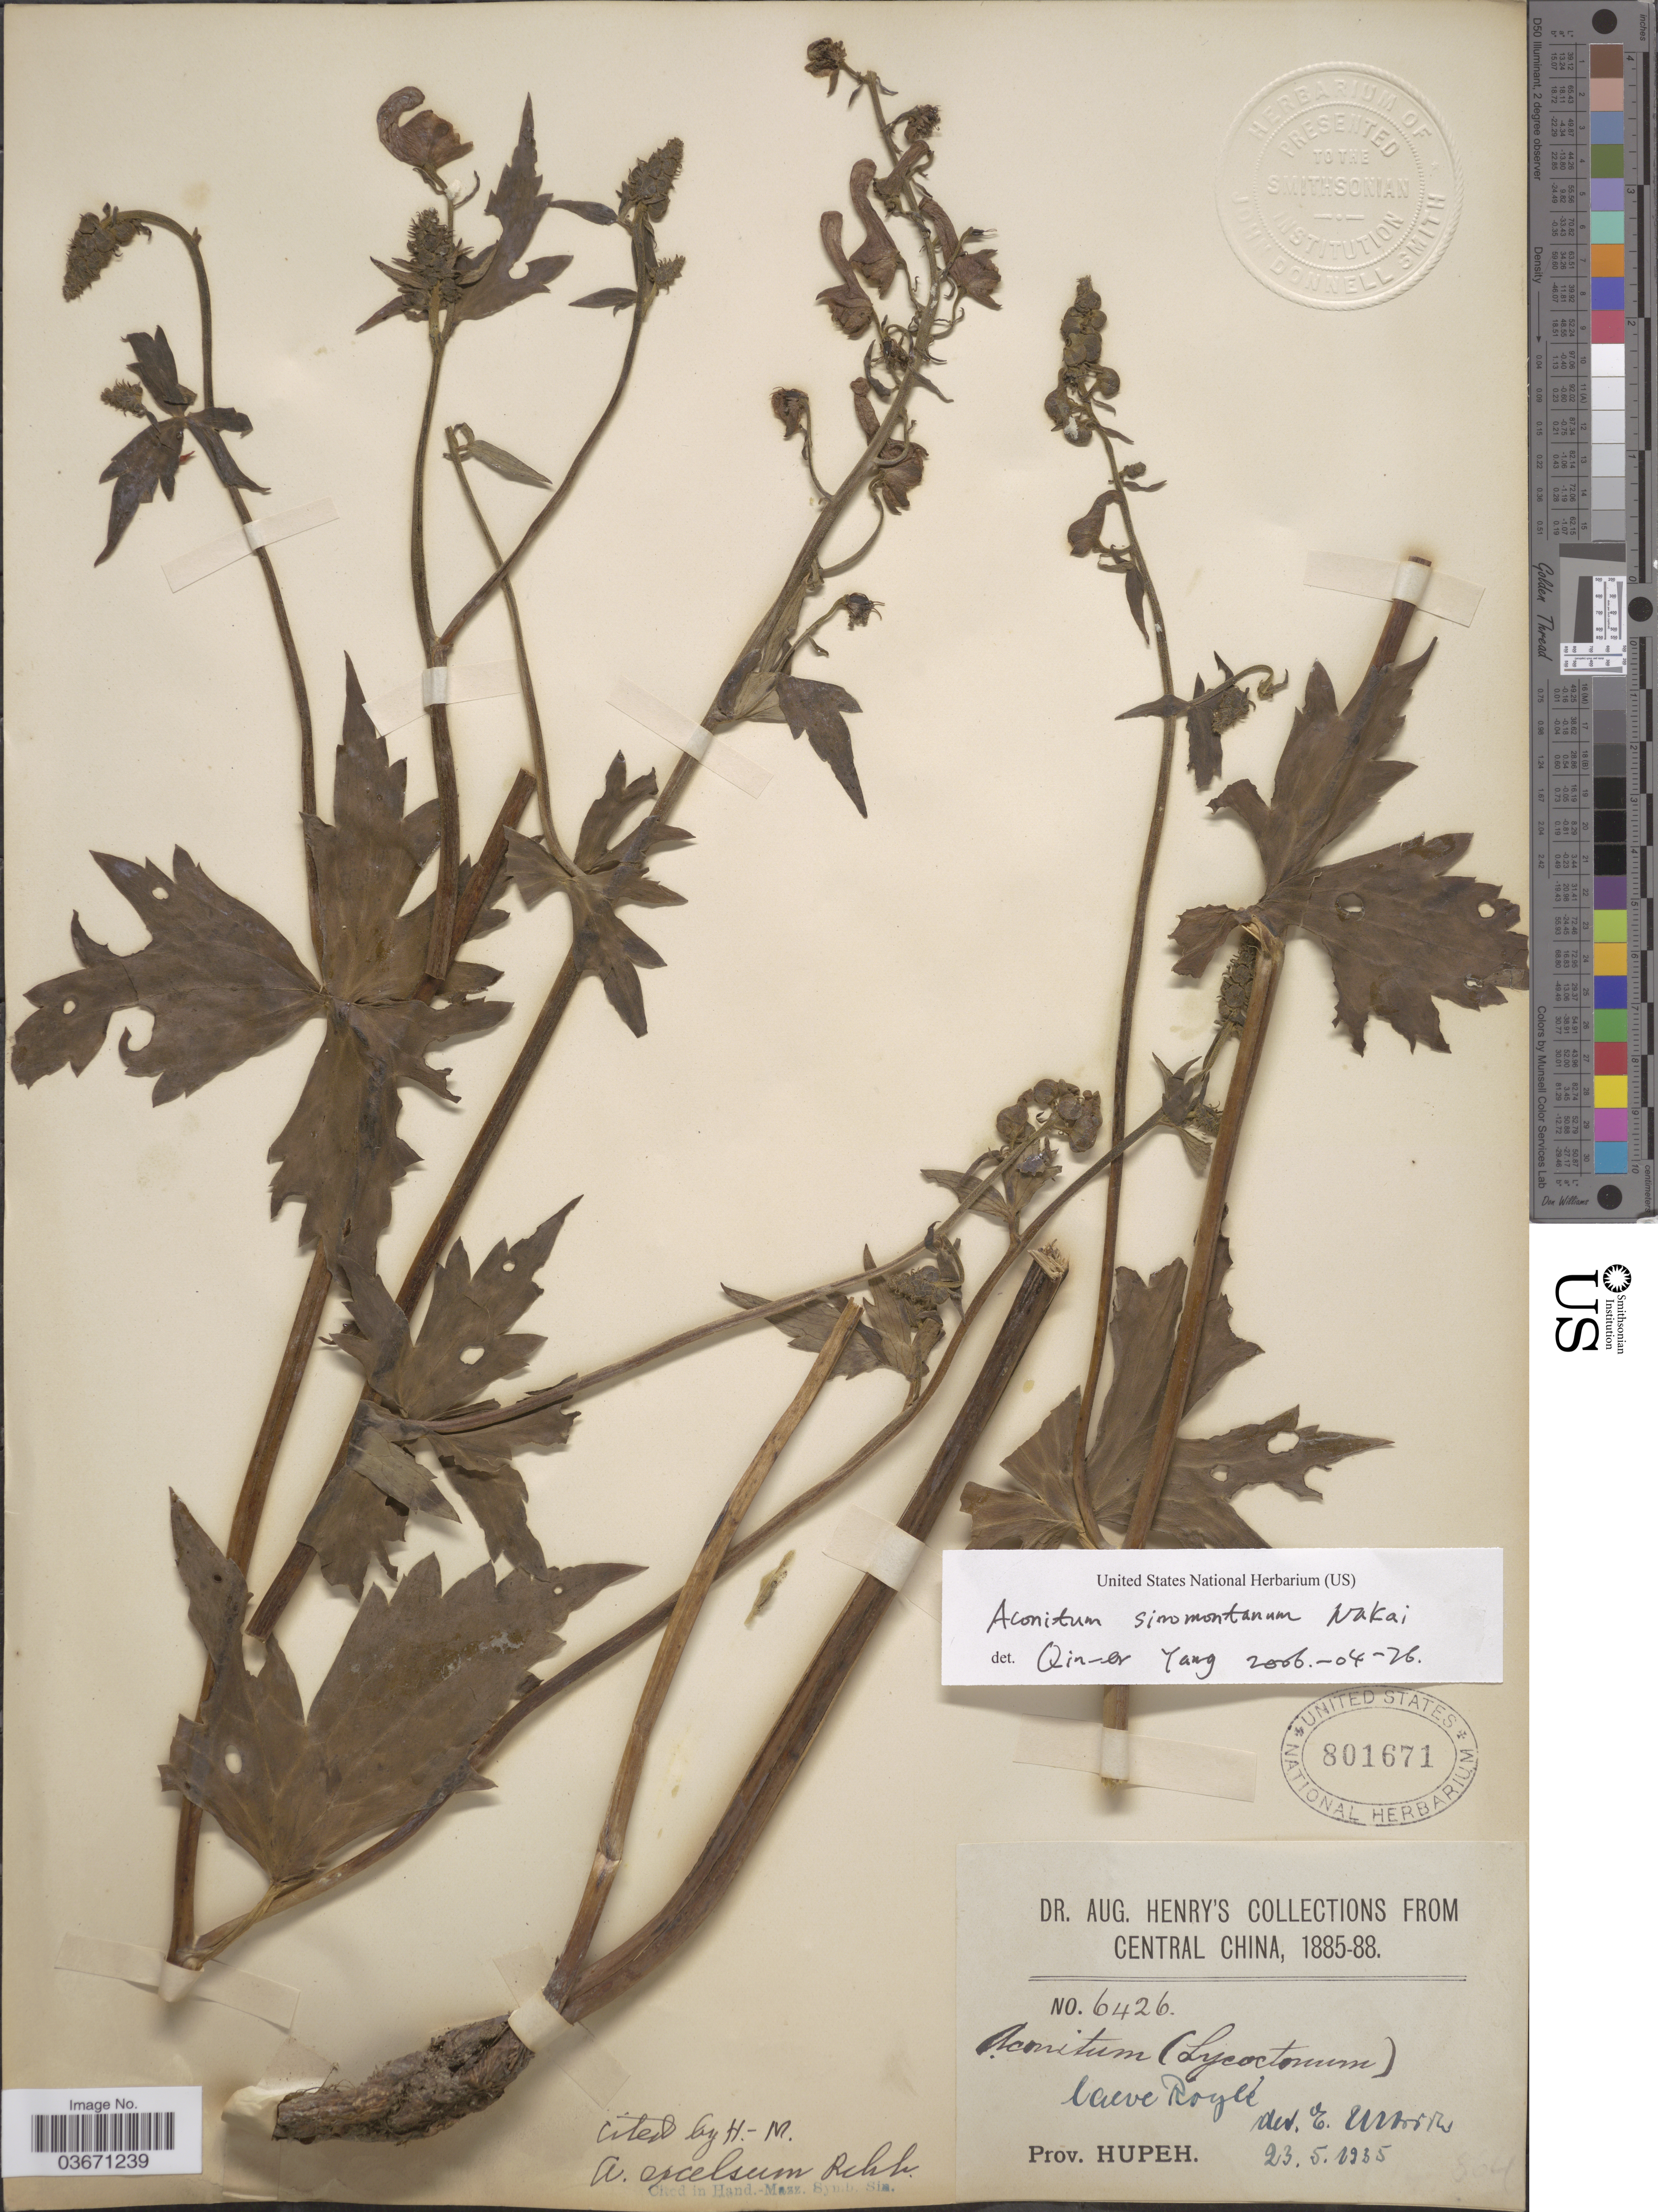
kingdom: Plantae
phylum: Tracheophyta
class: Magnoliopsida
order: Ranunculales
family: Ranunculaceae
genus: Aconitum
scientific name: Aconitum sinomontanum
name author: Nakai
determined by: Yang, Q. E.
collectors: A. Henry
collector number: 6426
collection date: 1885/1888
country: China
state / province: Hubei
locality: Central China. Prov. Hupeh.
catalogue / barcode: US 801671